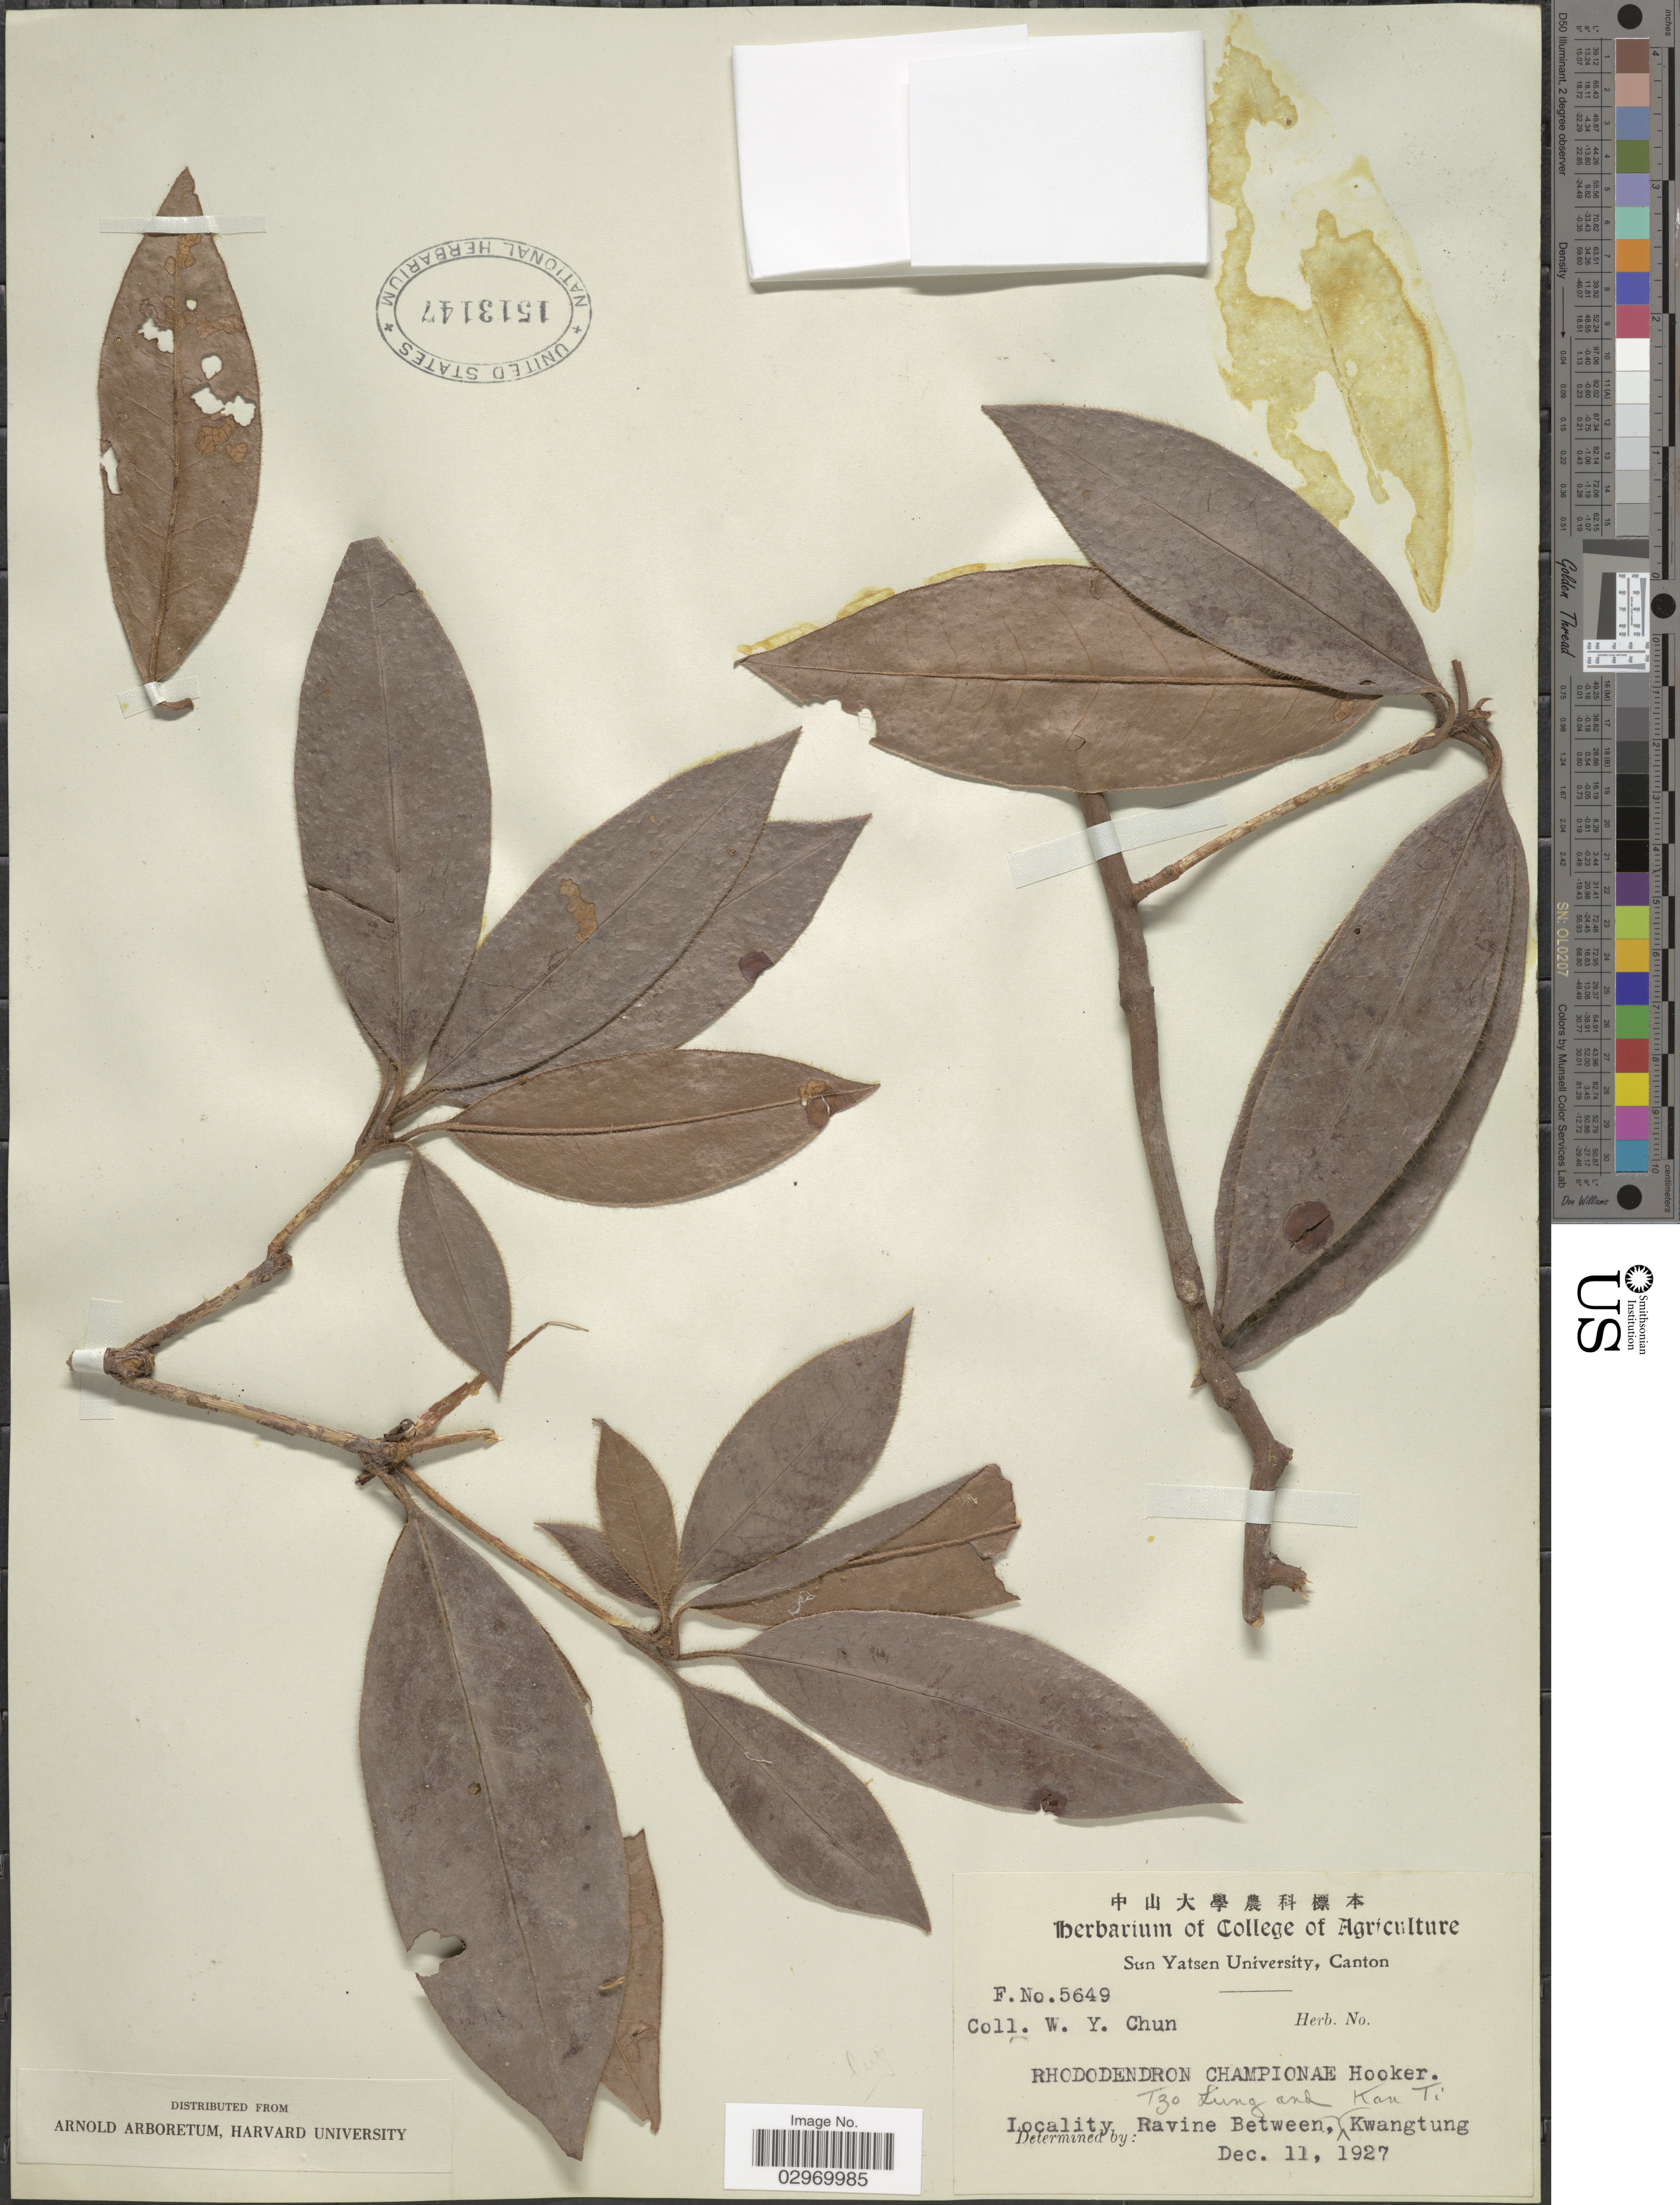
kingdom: Plantae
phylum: Tracheophyta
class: Magnoliopsida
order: Ericales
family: Ericaceae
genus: Rhododendron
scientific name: Rhododendron championiae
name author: Hook.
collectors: W. Y. Chun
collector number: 5649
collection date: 1927-12-11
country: China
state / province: Guangdong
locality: Ravine Between, Tzo Lung and Kan Ti, Kwangtung.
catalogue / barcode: US 1513147